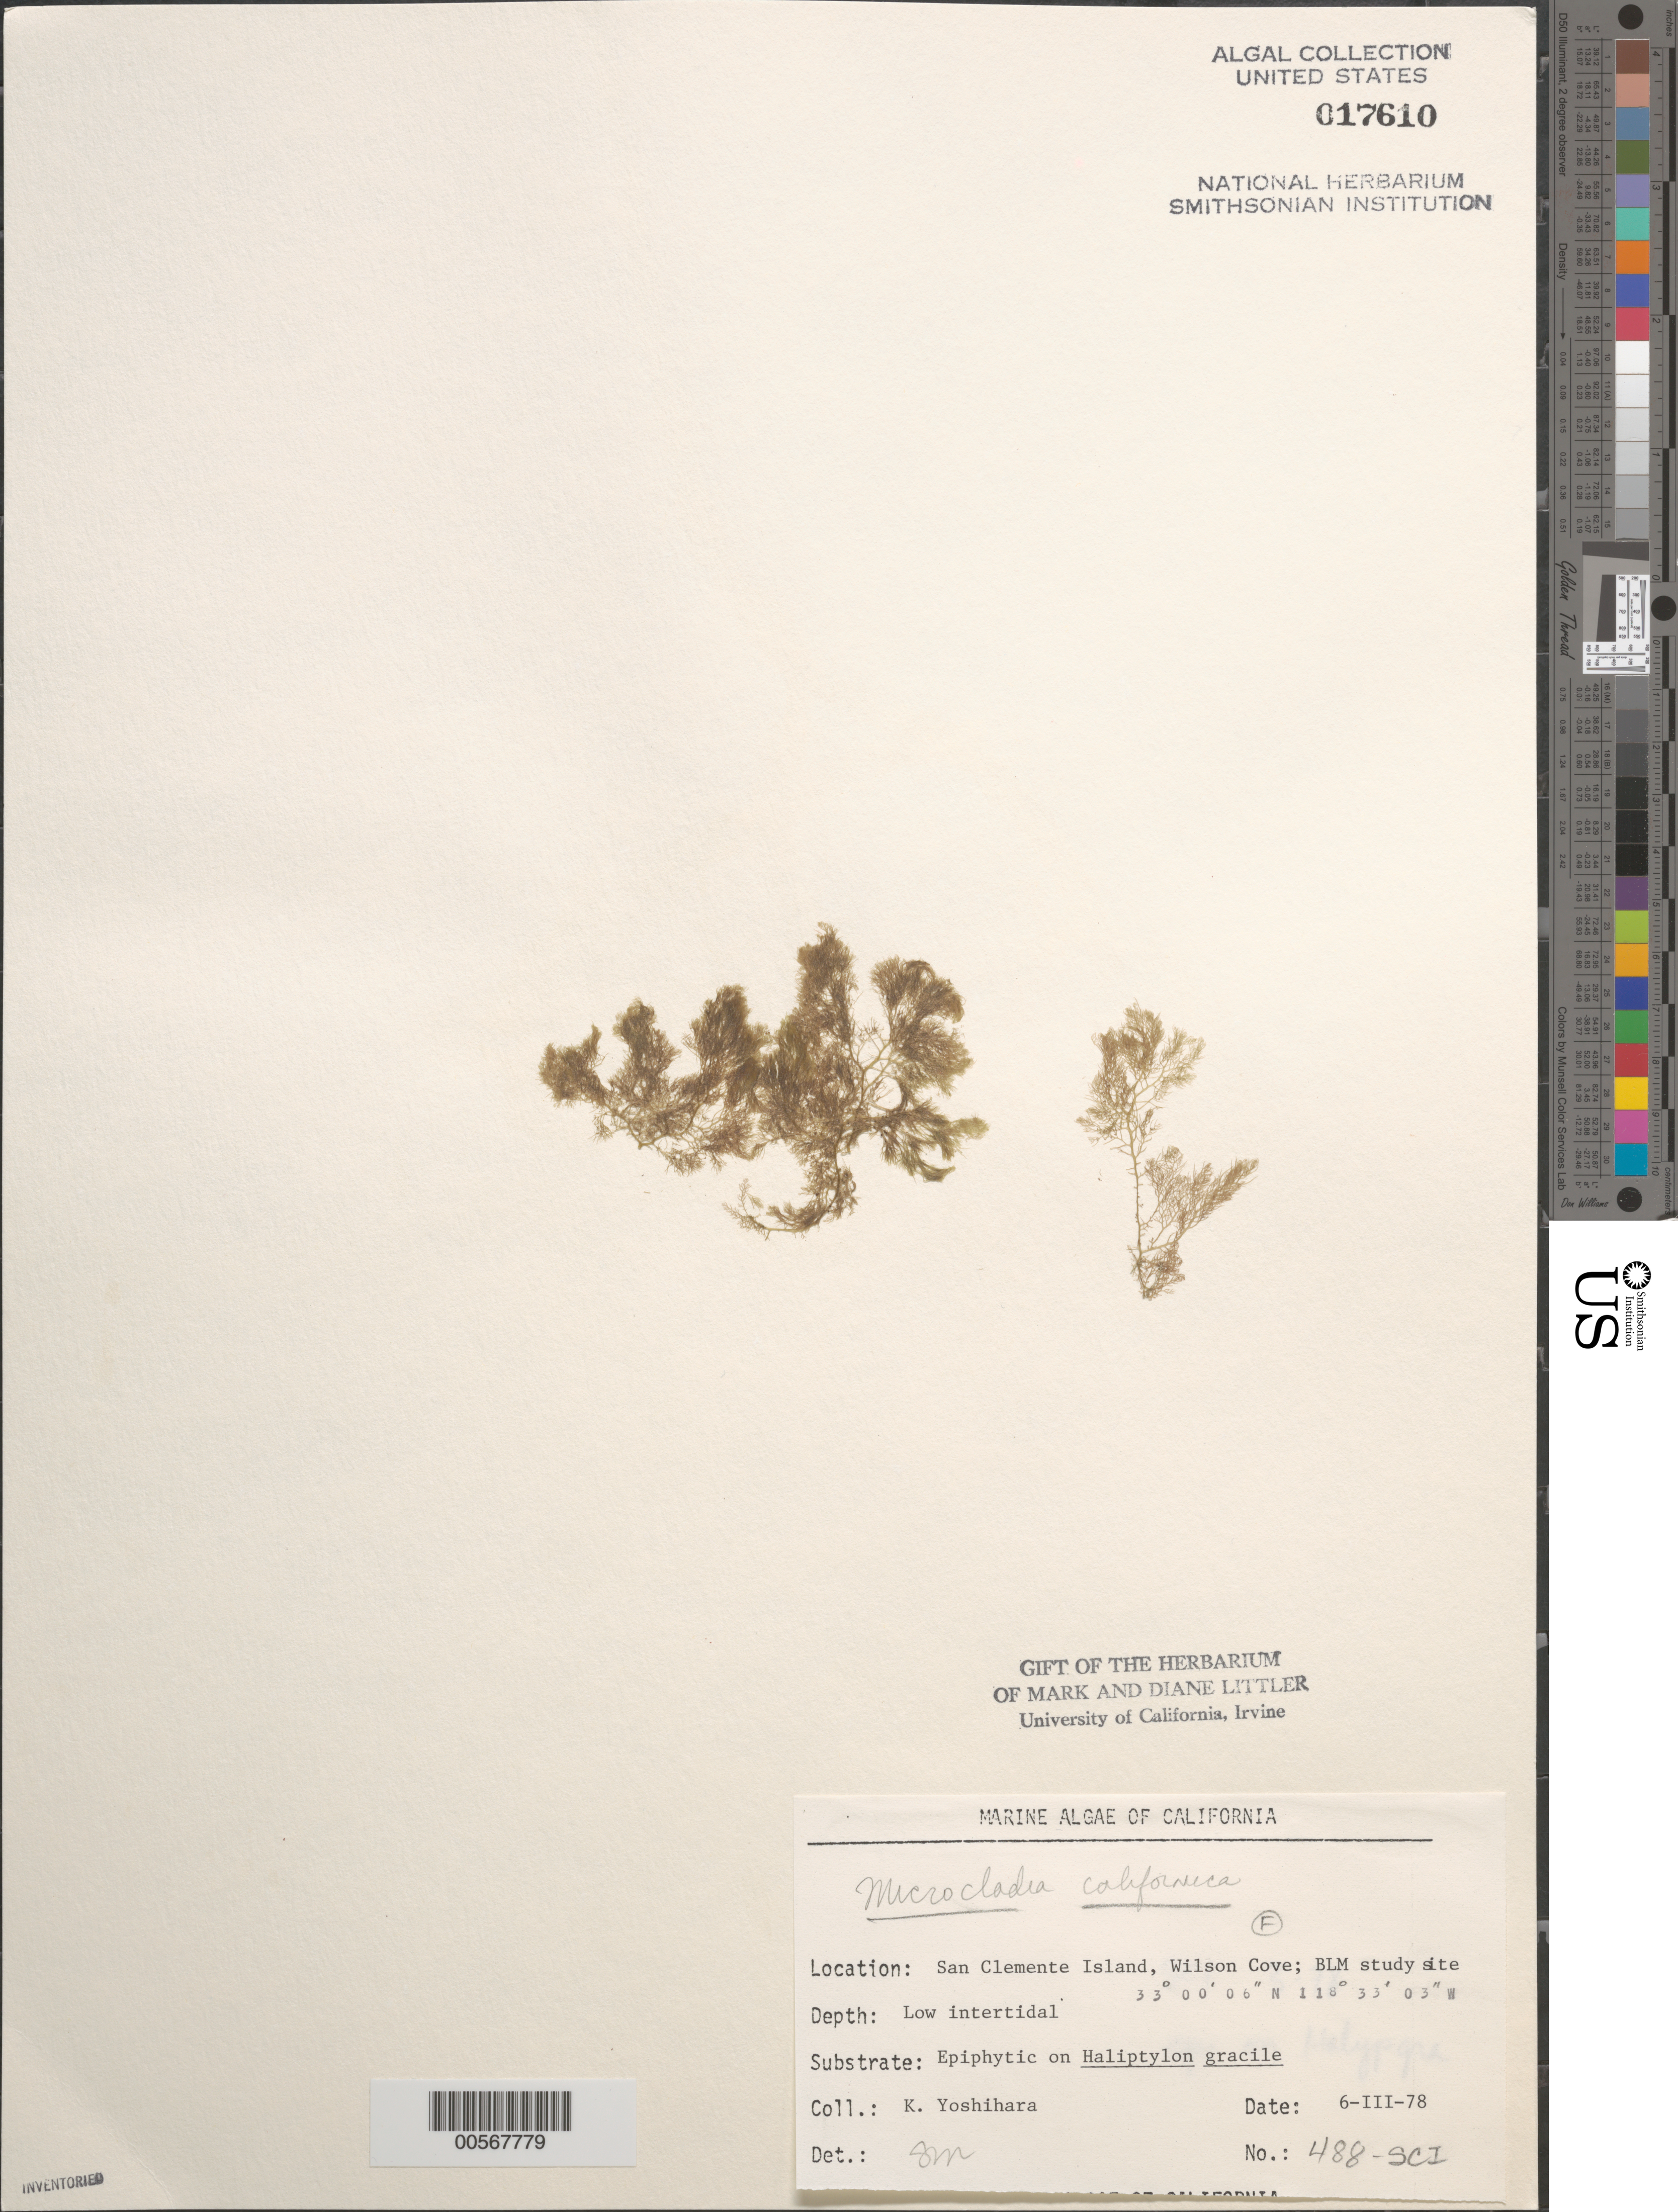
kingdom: Plantae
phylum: Rhodophyta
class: Florideophyceae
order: Ceramiales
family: Ceramiaceae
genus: Campylaephora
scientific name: Campylaephora californica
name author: (Farl.) T.O. Cho in T.O. Cho et al.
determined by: Algae name updating Project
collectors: K. Yoshihara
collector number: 488-sci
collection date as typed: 06 Mar 1978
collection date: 1978-03-06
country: United States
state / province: California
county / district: Los Angeles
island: San Clemente Island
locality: Wilson Cove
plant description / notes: BLM-SOCALBIGHT Rocky Intertidal Survey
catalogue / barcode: US 17610